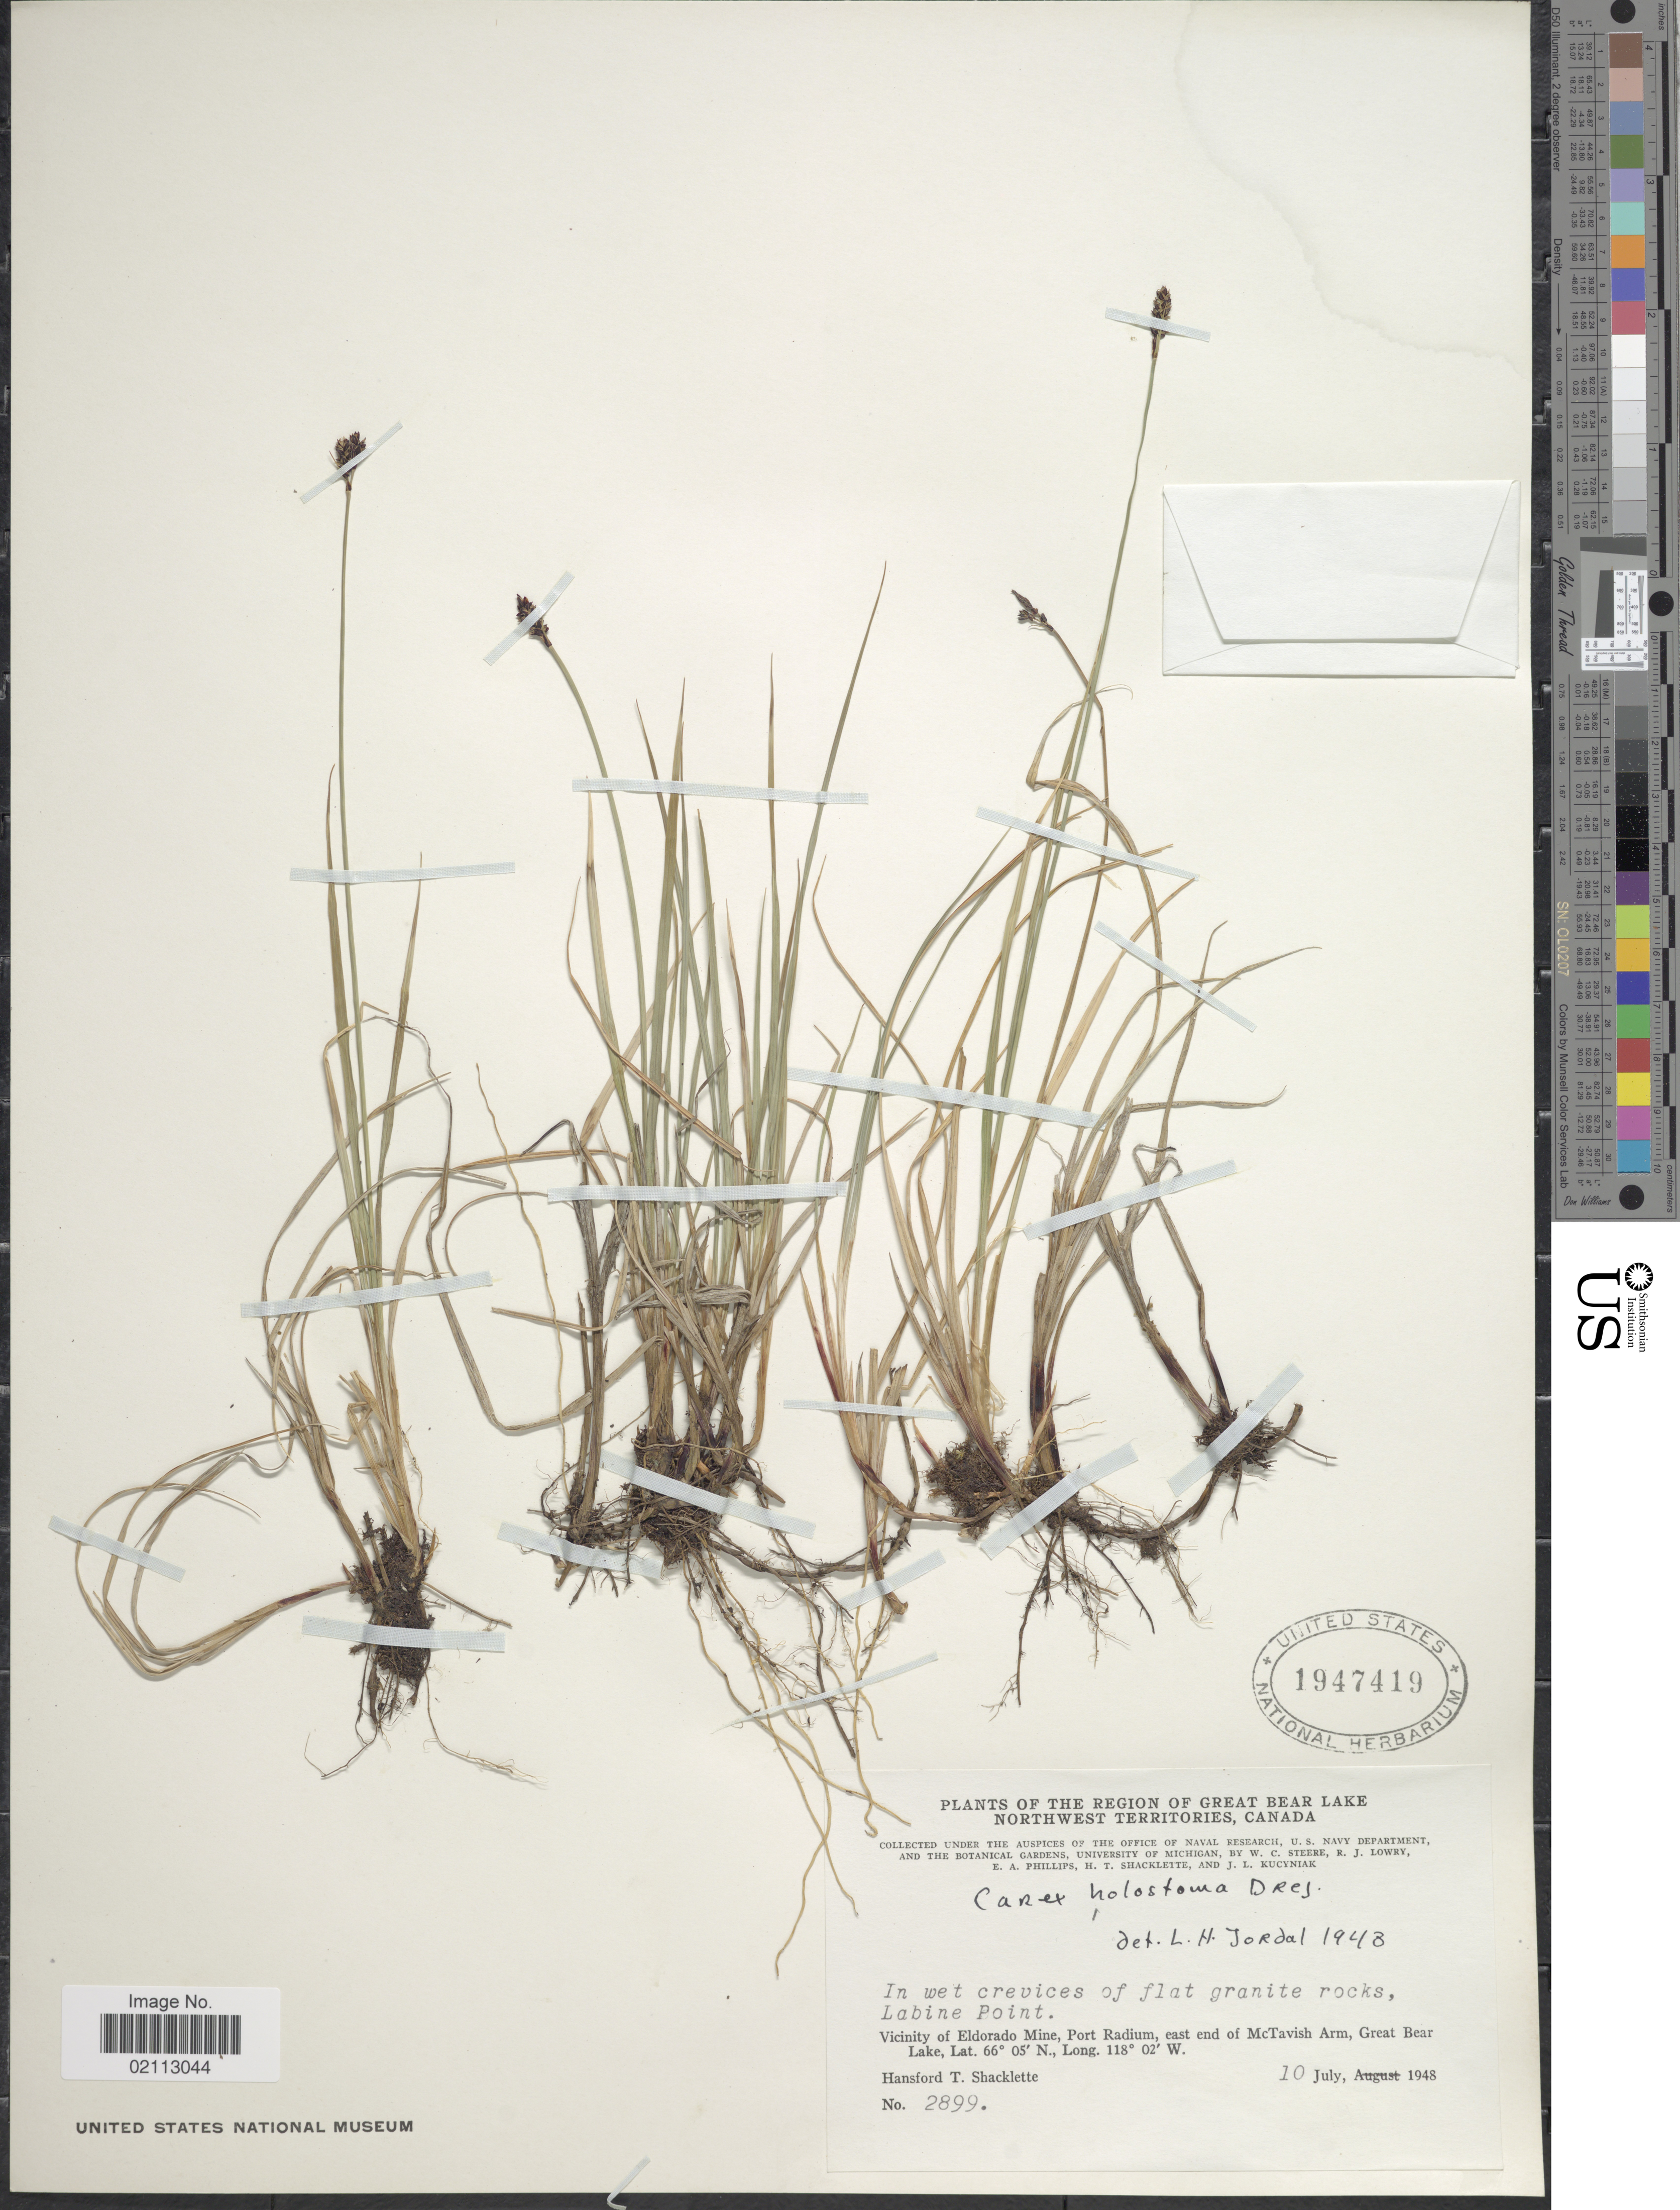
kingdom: Plantae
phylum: Tracheophyta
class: Liliopsida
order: Poales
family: Cyperaceae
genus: Carex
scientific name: Carex holostoma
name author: Drejer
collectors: H. Shacklette, W. C. Steere, R. Lowry, E. Phillips & J. Kucyniak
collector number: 2899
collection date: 1948-07-10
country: Canada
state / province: Northwest Territories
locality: The Region of Great Bear Lake. In wet crevices of flat granite rocks, Labine Point. Vicinity of Eldorado Mine, Port Radium, east end of McTavish Arm, Great Bear Lake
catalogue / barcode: US 1947419